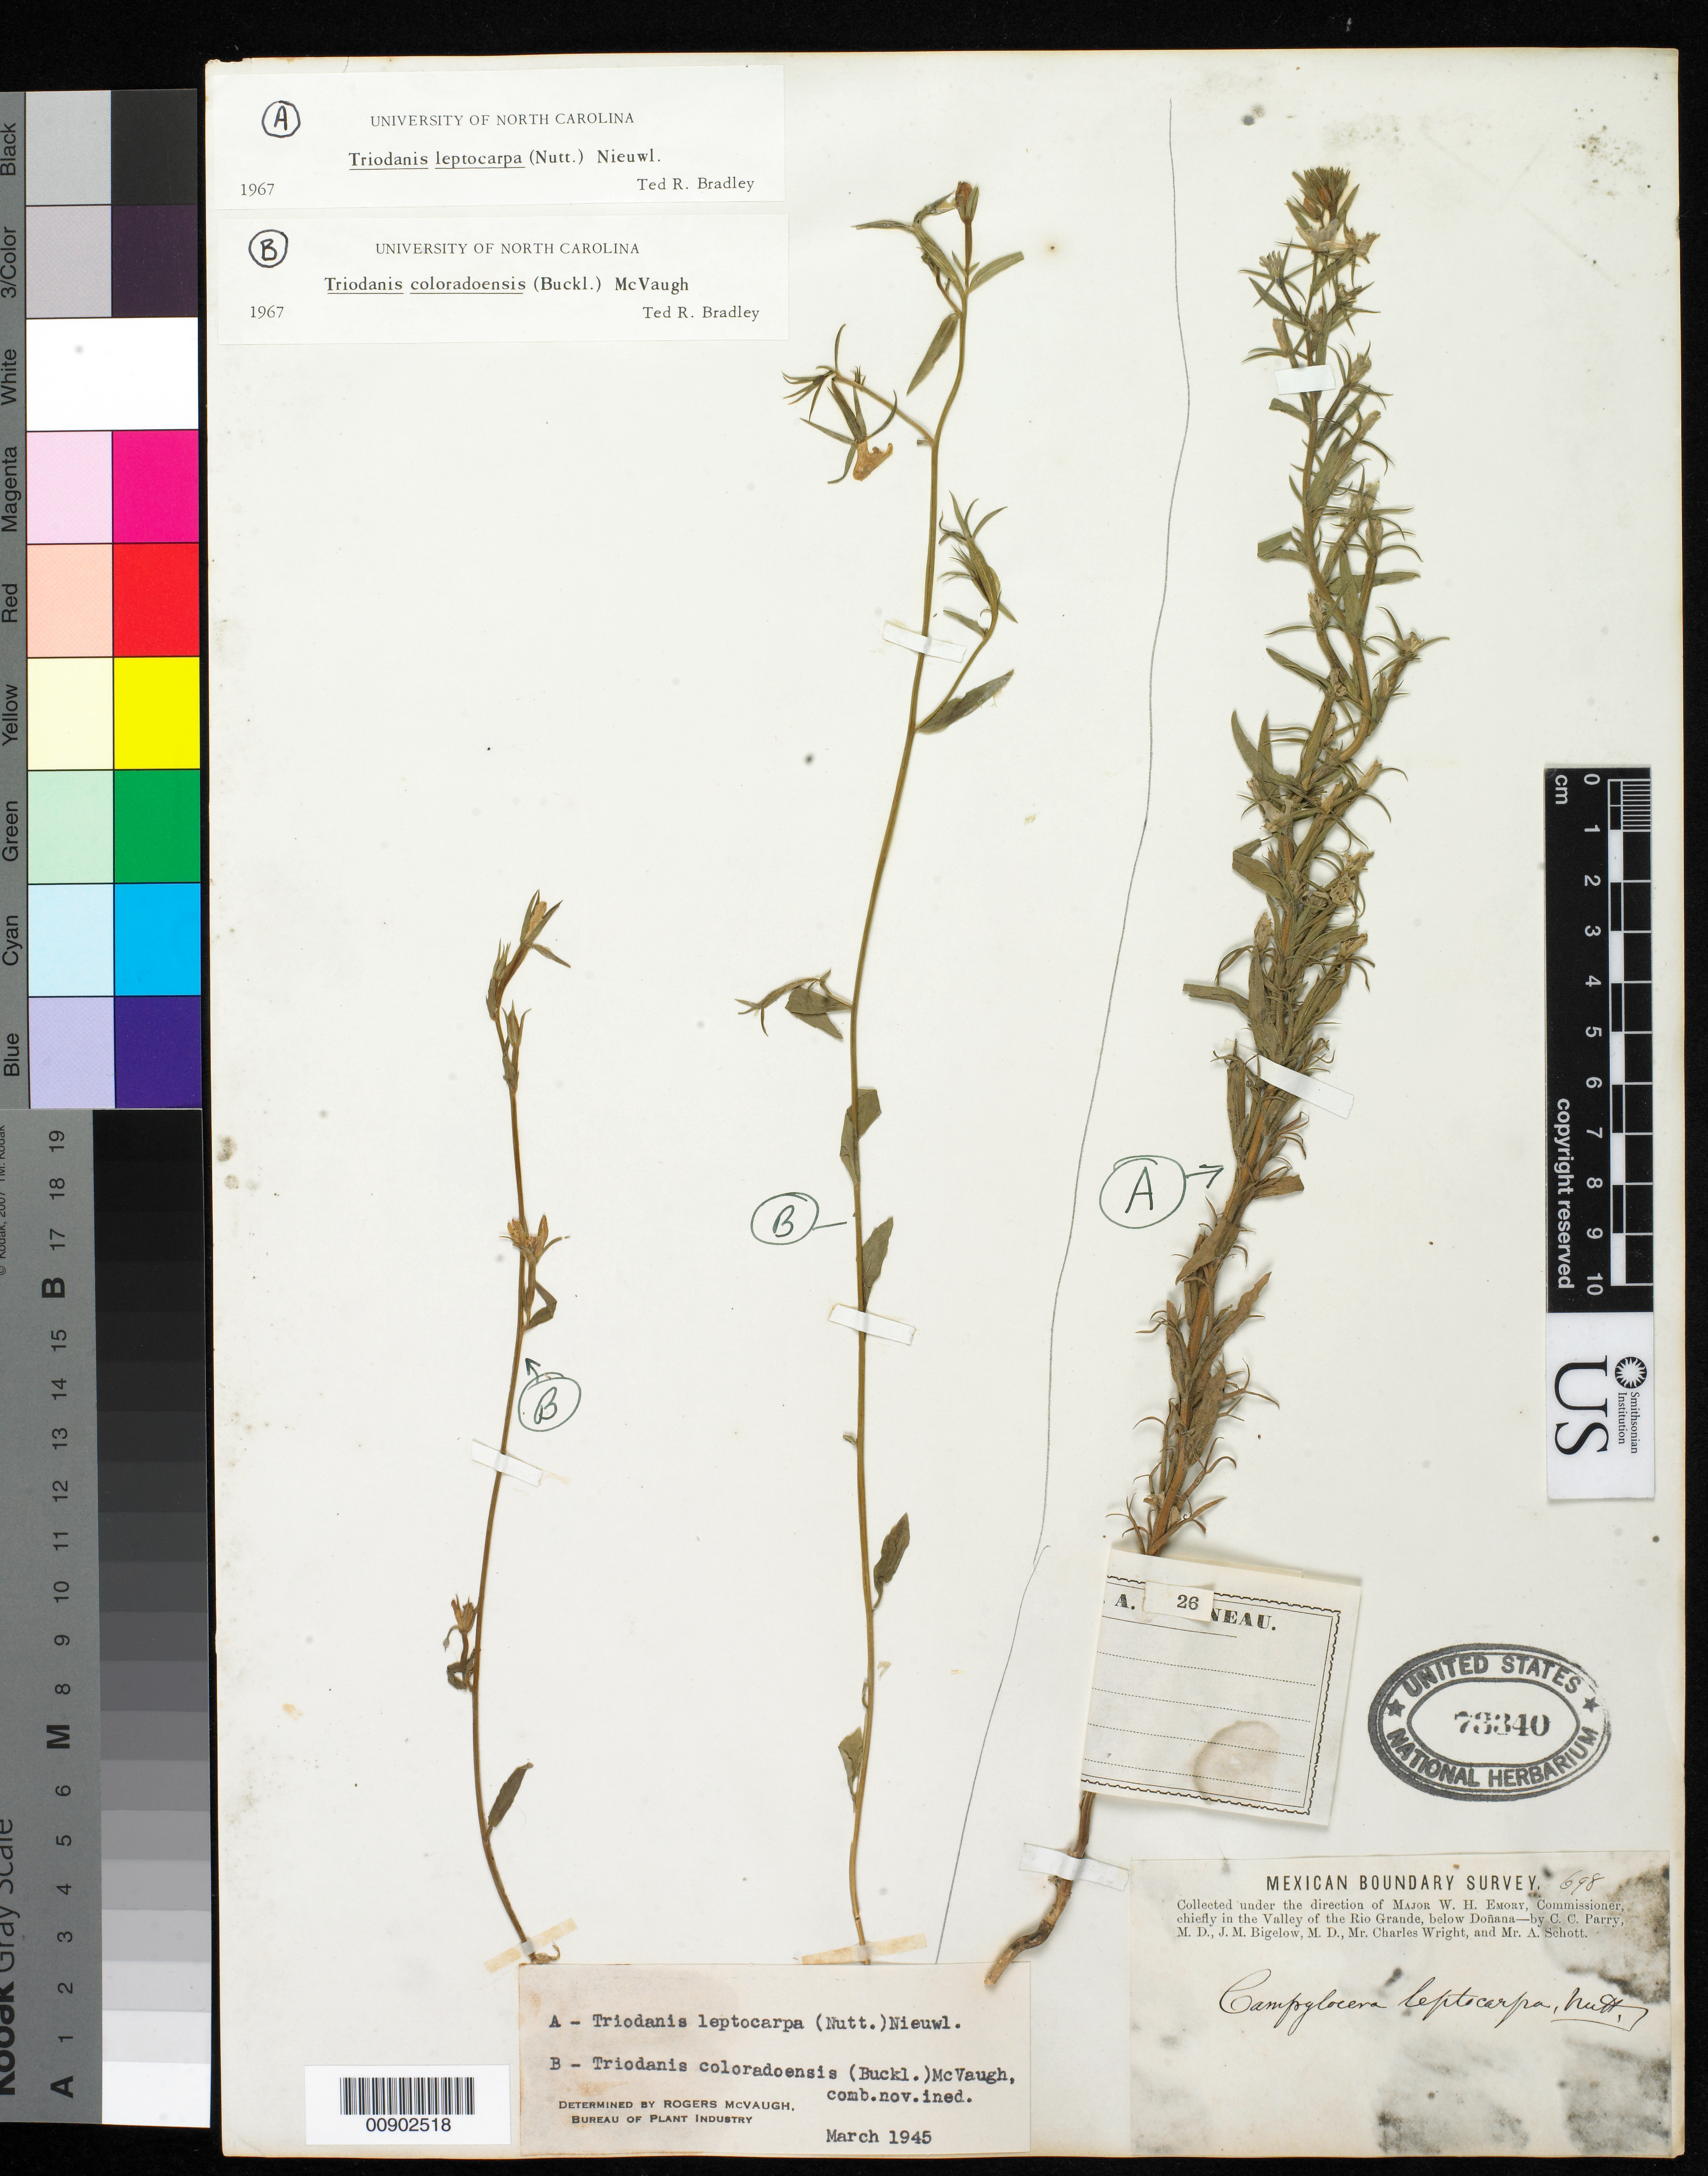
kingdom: Plantae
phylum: Tracheophyta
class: Magnoliopsida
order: Asterales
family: Campanulaceae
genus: Triodanis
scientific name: Triodanis coloradoensis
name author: (Buckley) McVaugh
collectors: C. C. Parry, J. M. Bigelow, C. Wright & A. C. V. Schott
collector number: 698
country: United States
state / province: New Mexico / Texas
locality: Valley of the Rio Grande, below Doñana.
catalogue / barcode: US 73340